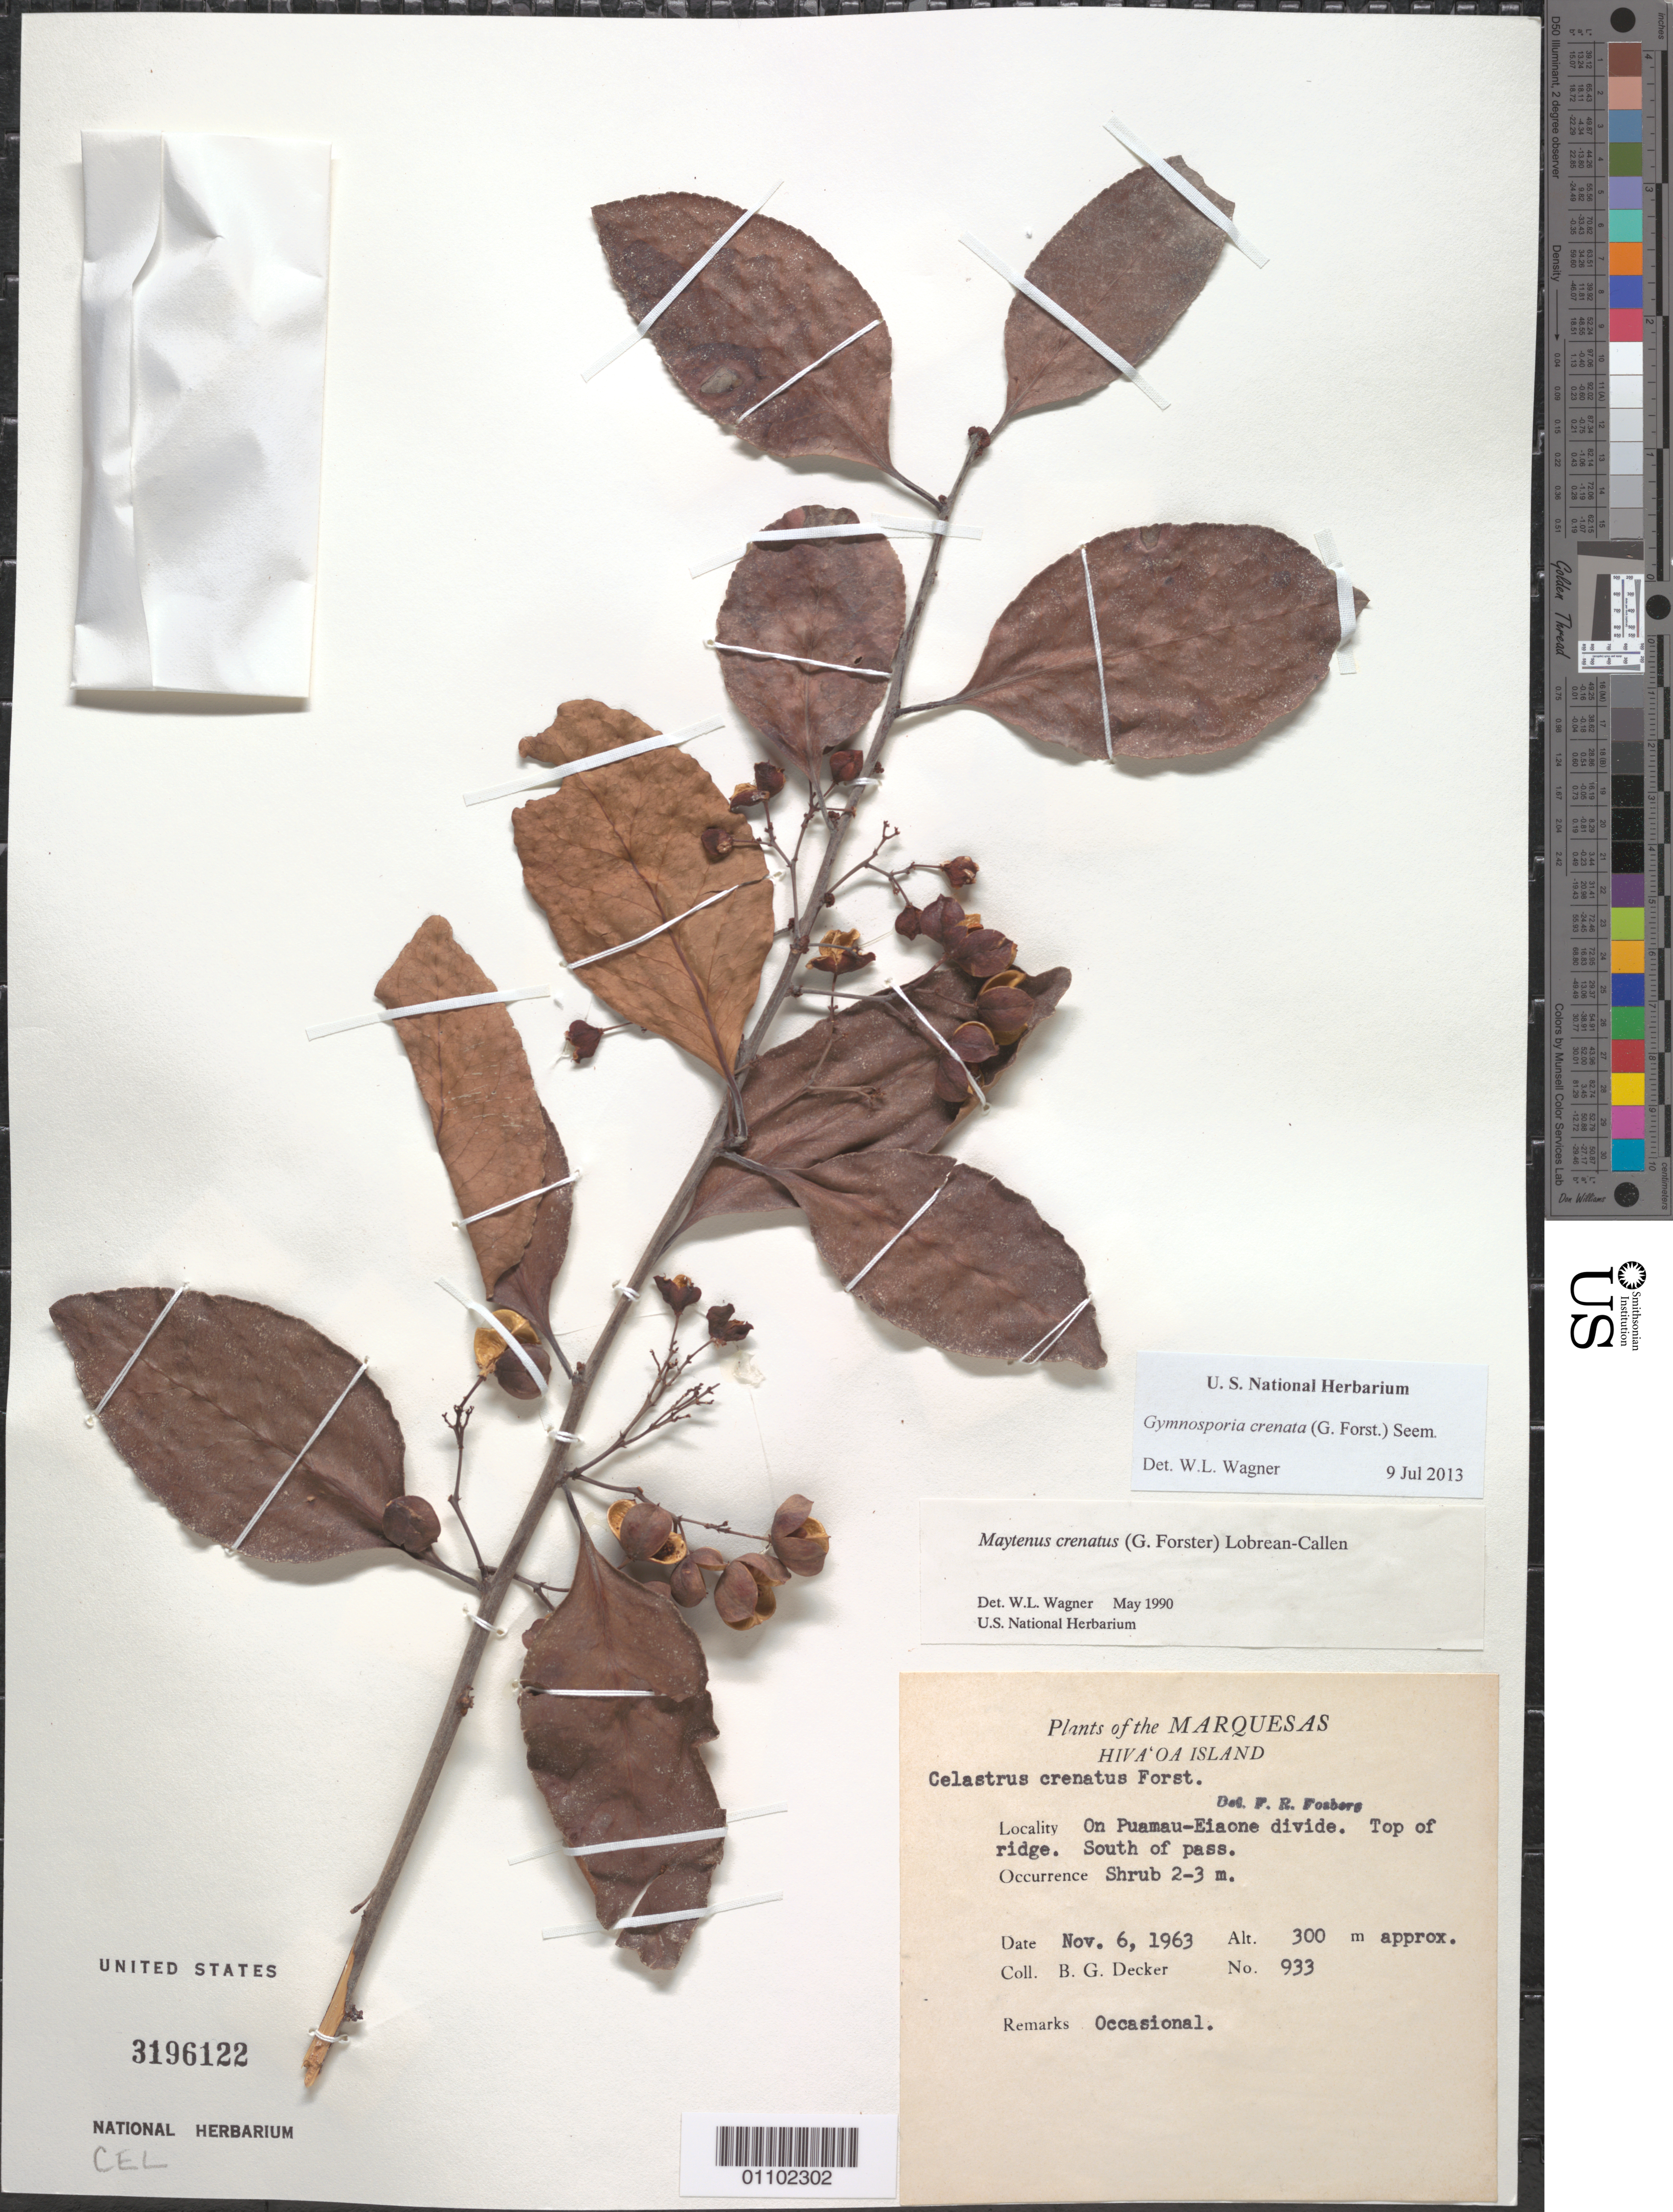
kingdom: Plantae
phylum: Tracheophyta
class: Magnoliopsida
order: Celastrales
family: Celastraceae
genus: Gymnosporia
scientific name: Gymnosporia crenata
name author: (G. Forst.) Seem.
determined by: Wagner, W. L., (BOT), Smithsonian Institution - National Museum of Natural History (UNITED STATES)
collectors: B. G. Decker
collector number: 933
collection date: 1963-11-06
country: French Polynesia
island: Hiva Oa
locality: on Puamau-Eiaone divide, top of ridge, S of pass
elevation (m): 300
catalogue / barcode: US 3196122